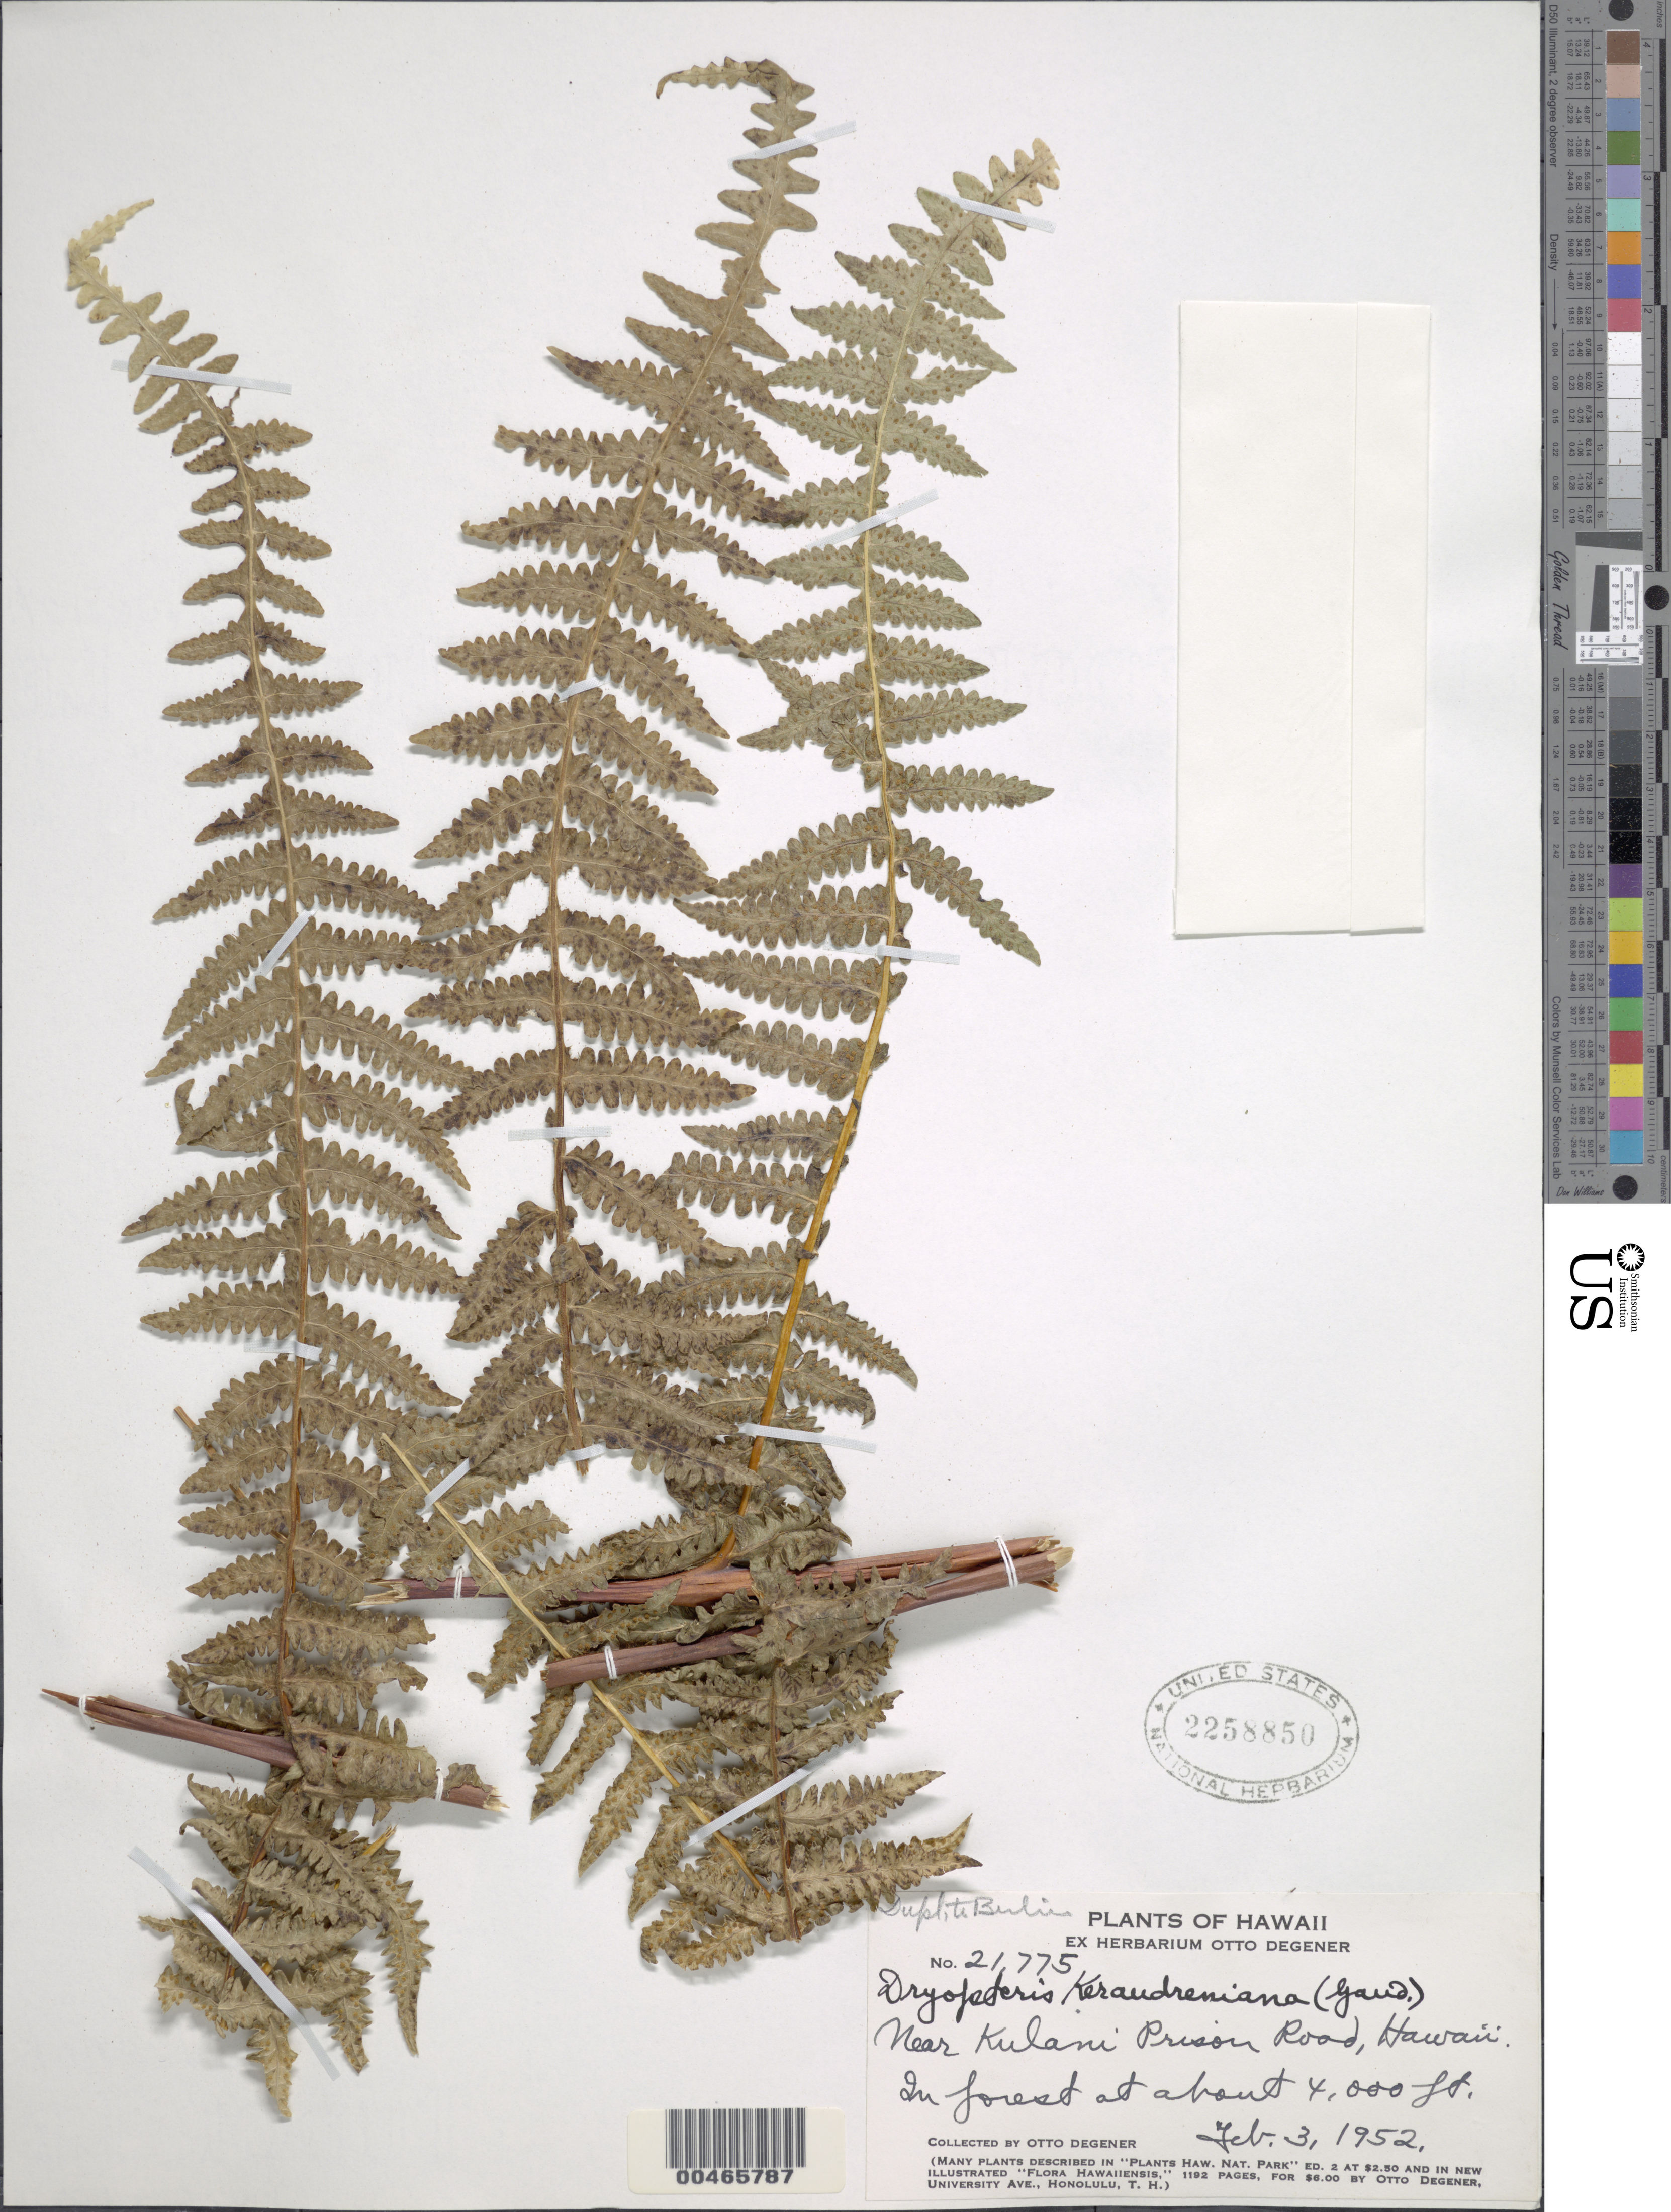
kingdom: Plantae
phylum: Tracheophyta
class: Polypodiopsida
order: Polypodiales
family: Thelypteridaceae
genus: Pseudophegopteris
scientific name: Pseudophegopteris keraudreniana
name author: (Gaudich.) Holttum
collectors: O. Degener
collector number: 21775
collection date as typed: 3 Feb 1952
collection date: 1952-02-03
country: United States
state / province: Hawaii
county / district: Hawaii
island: Hawaii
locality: Near Kulani Prison Road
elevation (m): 1219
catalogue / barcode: US 2258850